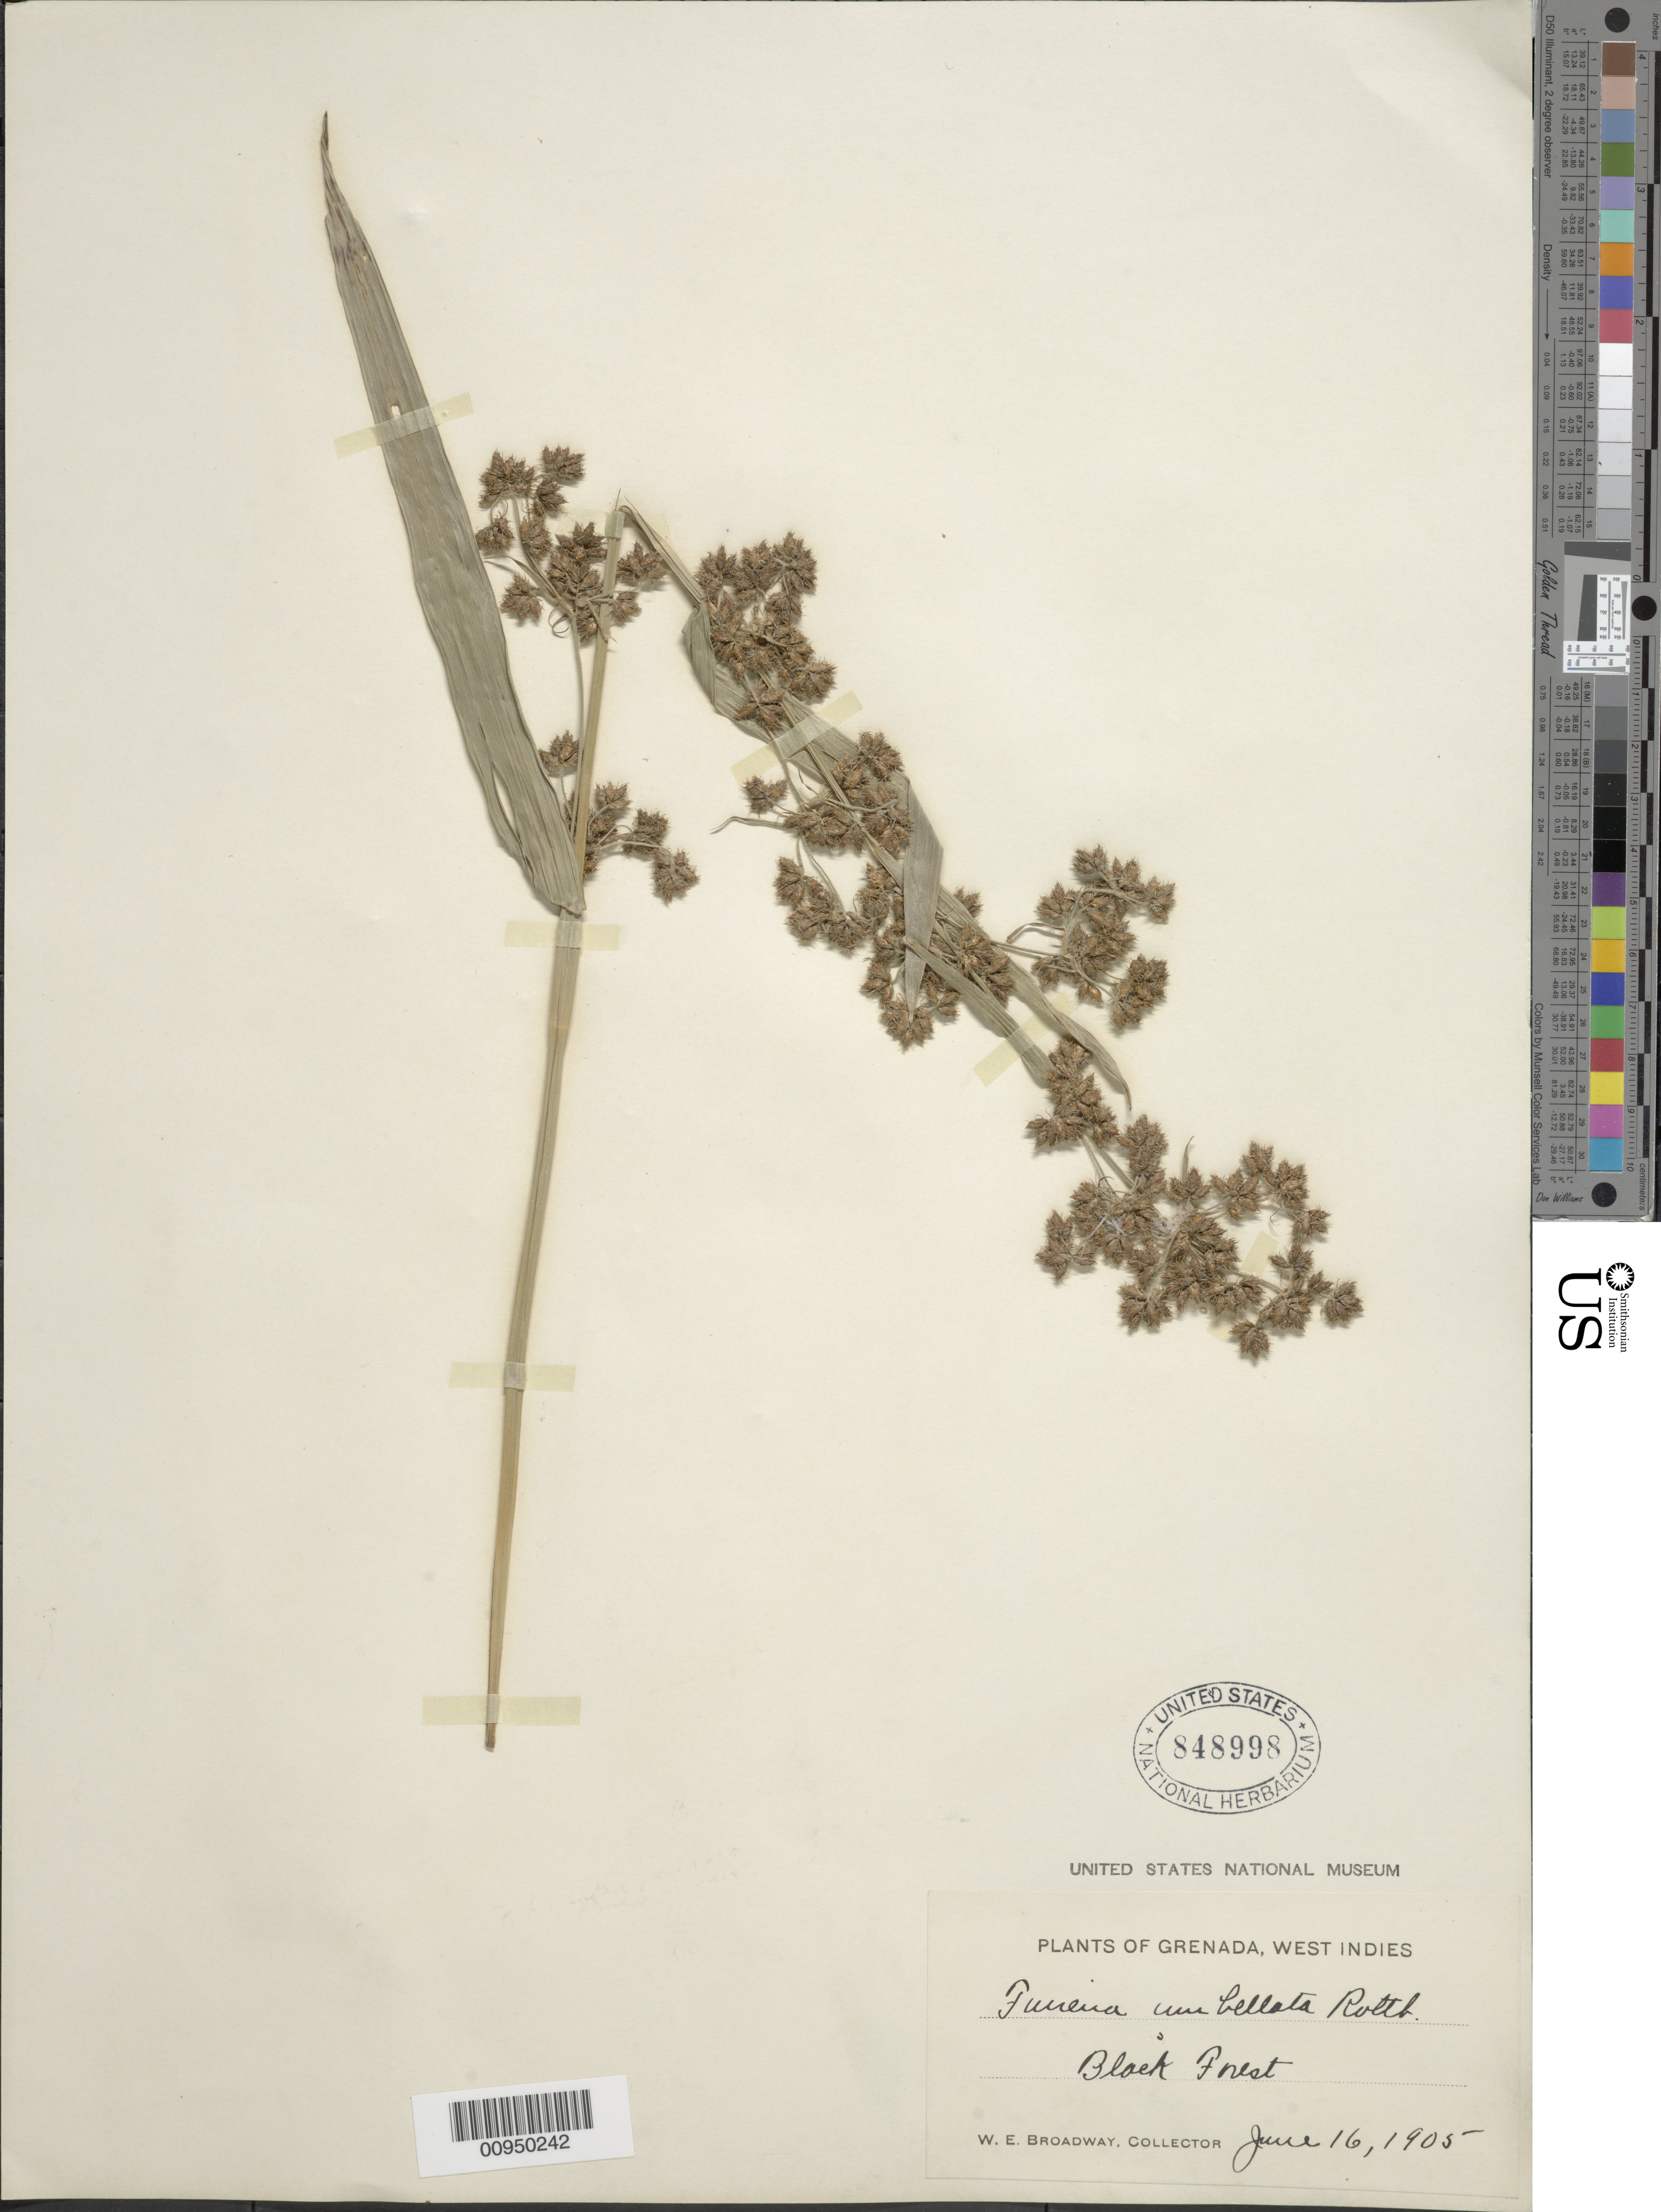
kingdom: Plantae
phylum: Tracheophyta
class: Liliopsida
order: Poales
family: Cyperaceae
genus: Fuirena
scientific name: Fuirena umbellata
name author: Rottb.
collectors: W. E. Broadway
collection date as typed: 16 Jun 1905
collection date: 1905-06-16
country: Grenada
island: Grenada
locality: Black Forest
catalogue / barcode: US 848998